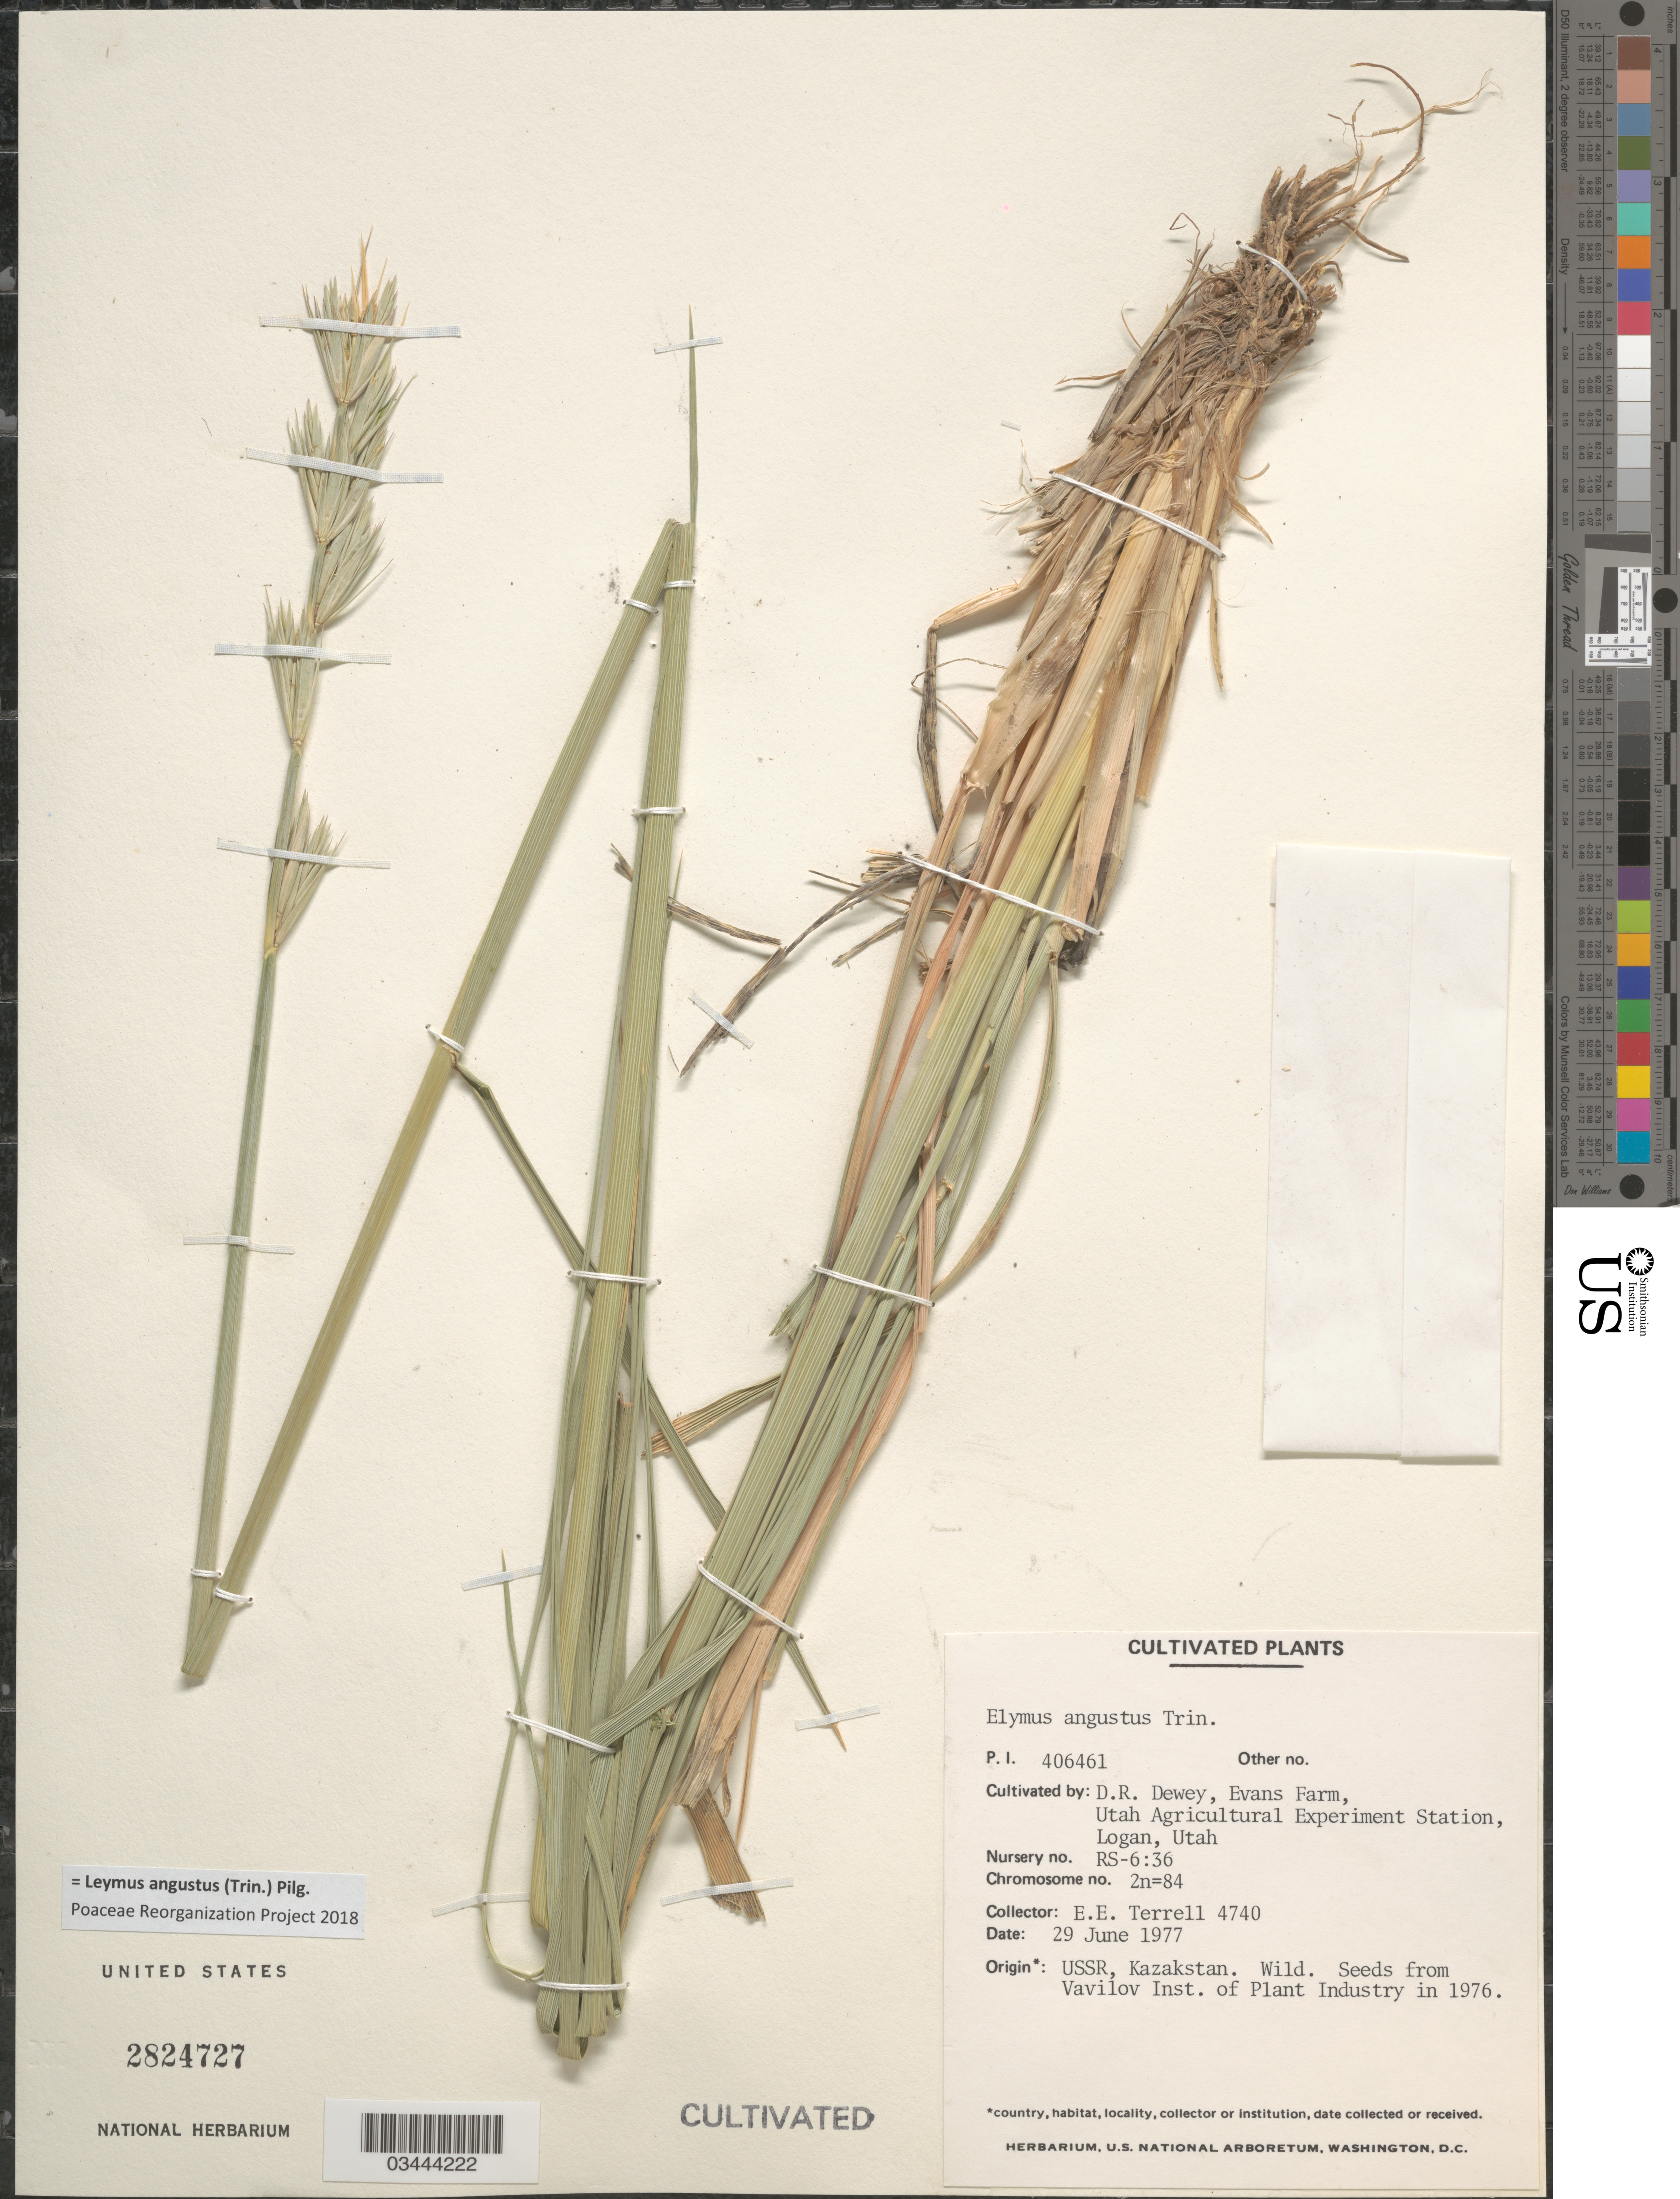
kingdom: Plantae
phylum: Tracheophyta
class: Liliopsida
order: Poales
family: Poaceae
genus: Leymus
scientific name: Leymus angustus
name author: (Trin.) Pilg.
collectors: D. Dewey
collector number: P.I. 406461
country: United States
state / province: Utah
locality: Evans Farm, Utah Agricultural Experiment Station, Logan, Utah. Nursery no. RS-6:36.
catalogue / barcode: US 2824727